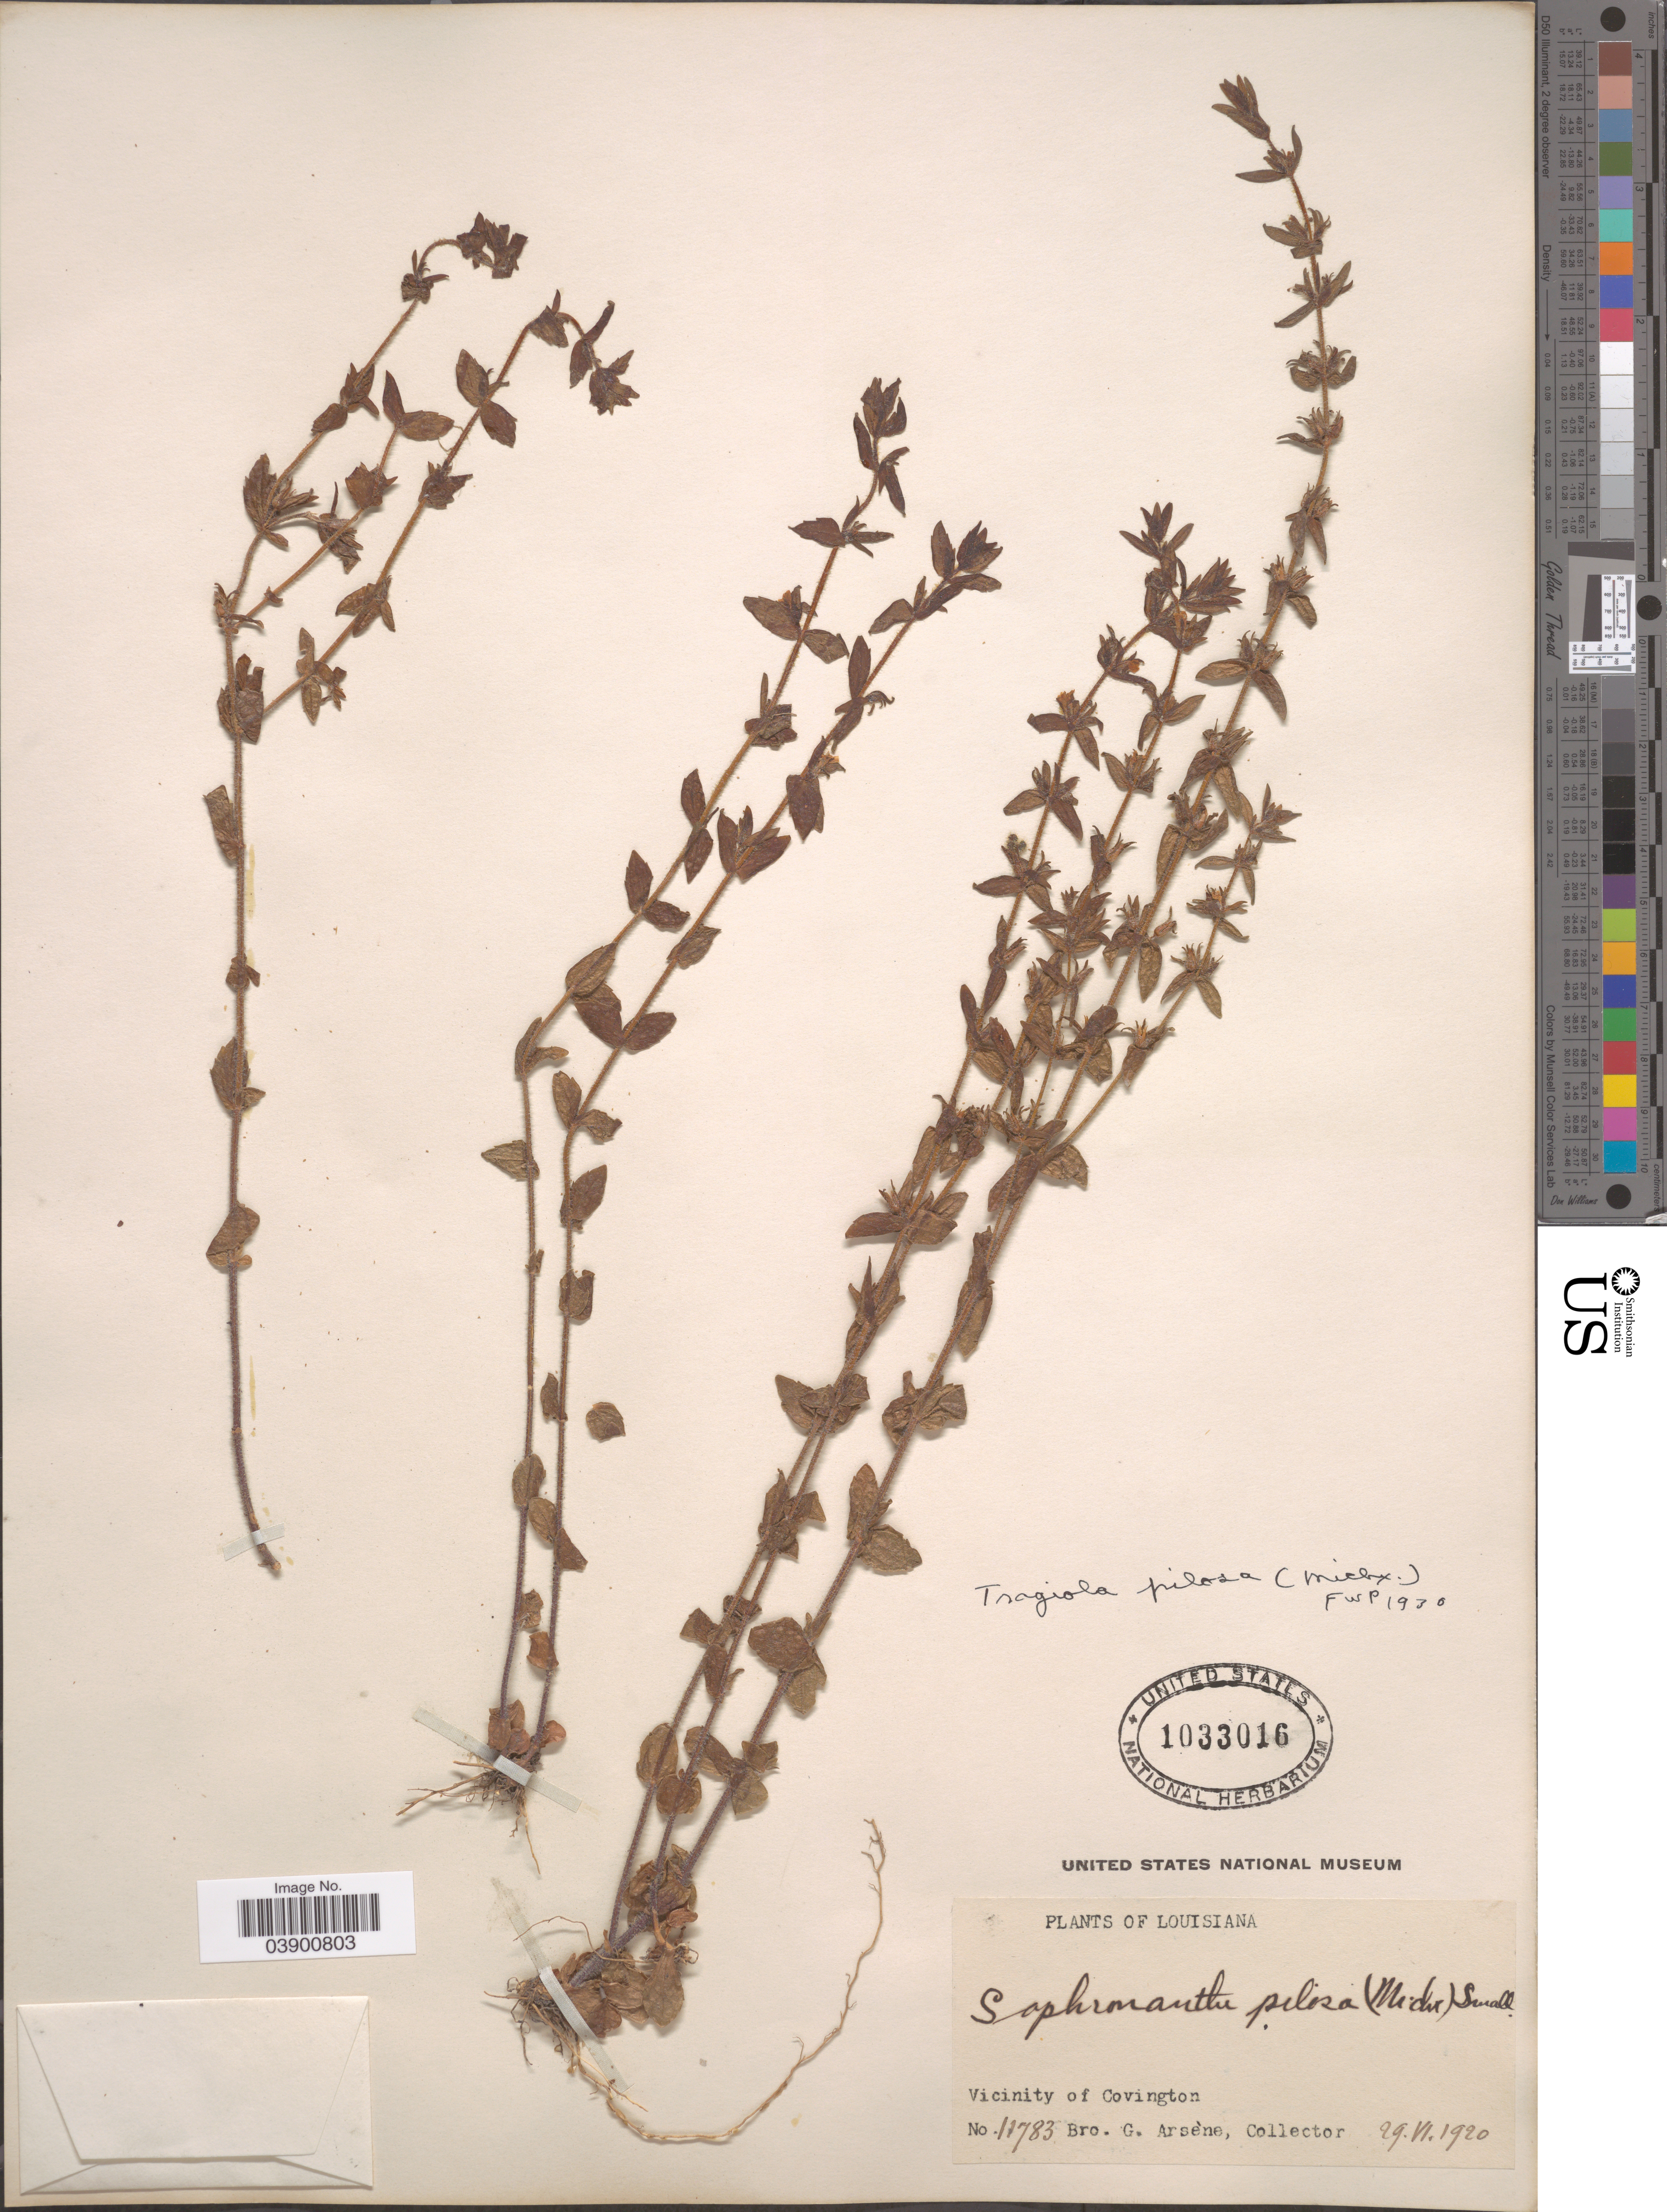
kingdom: Plantae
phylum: Tracheophyta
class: Magnoliopsida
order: Lamiales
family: Plantaginaceae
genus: Gratiola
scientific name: Gratiola pilosa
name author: Michx.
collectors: Bro. G. Arsène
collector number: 11783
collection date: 1920-06-29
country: United States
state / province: Louisiana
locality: Vicinity of Covington.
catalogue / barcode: US 1033016